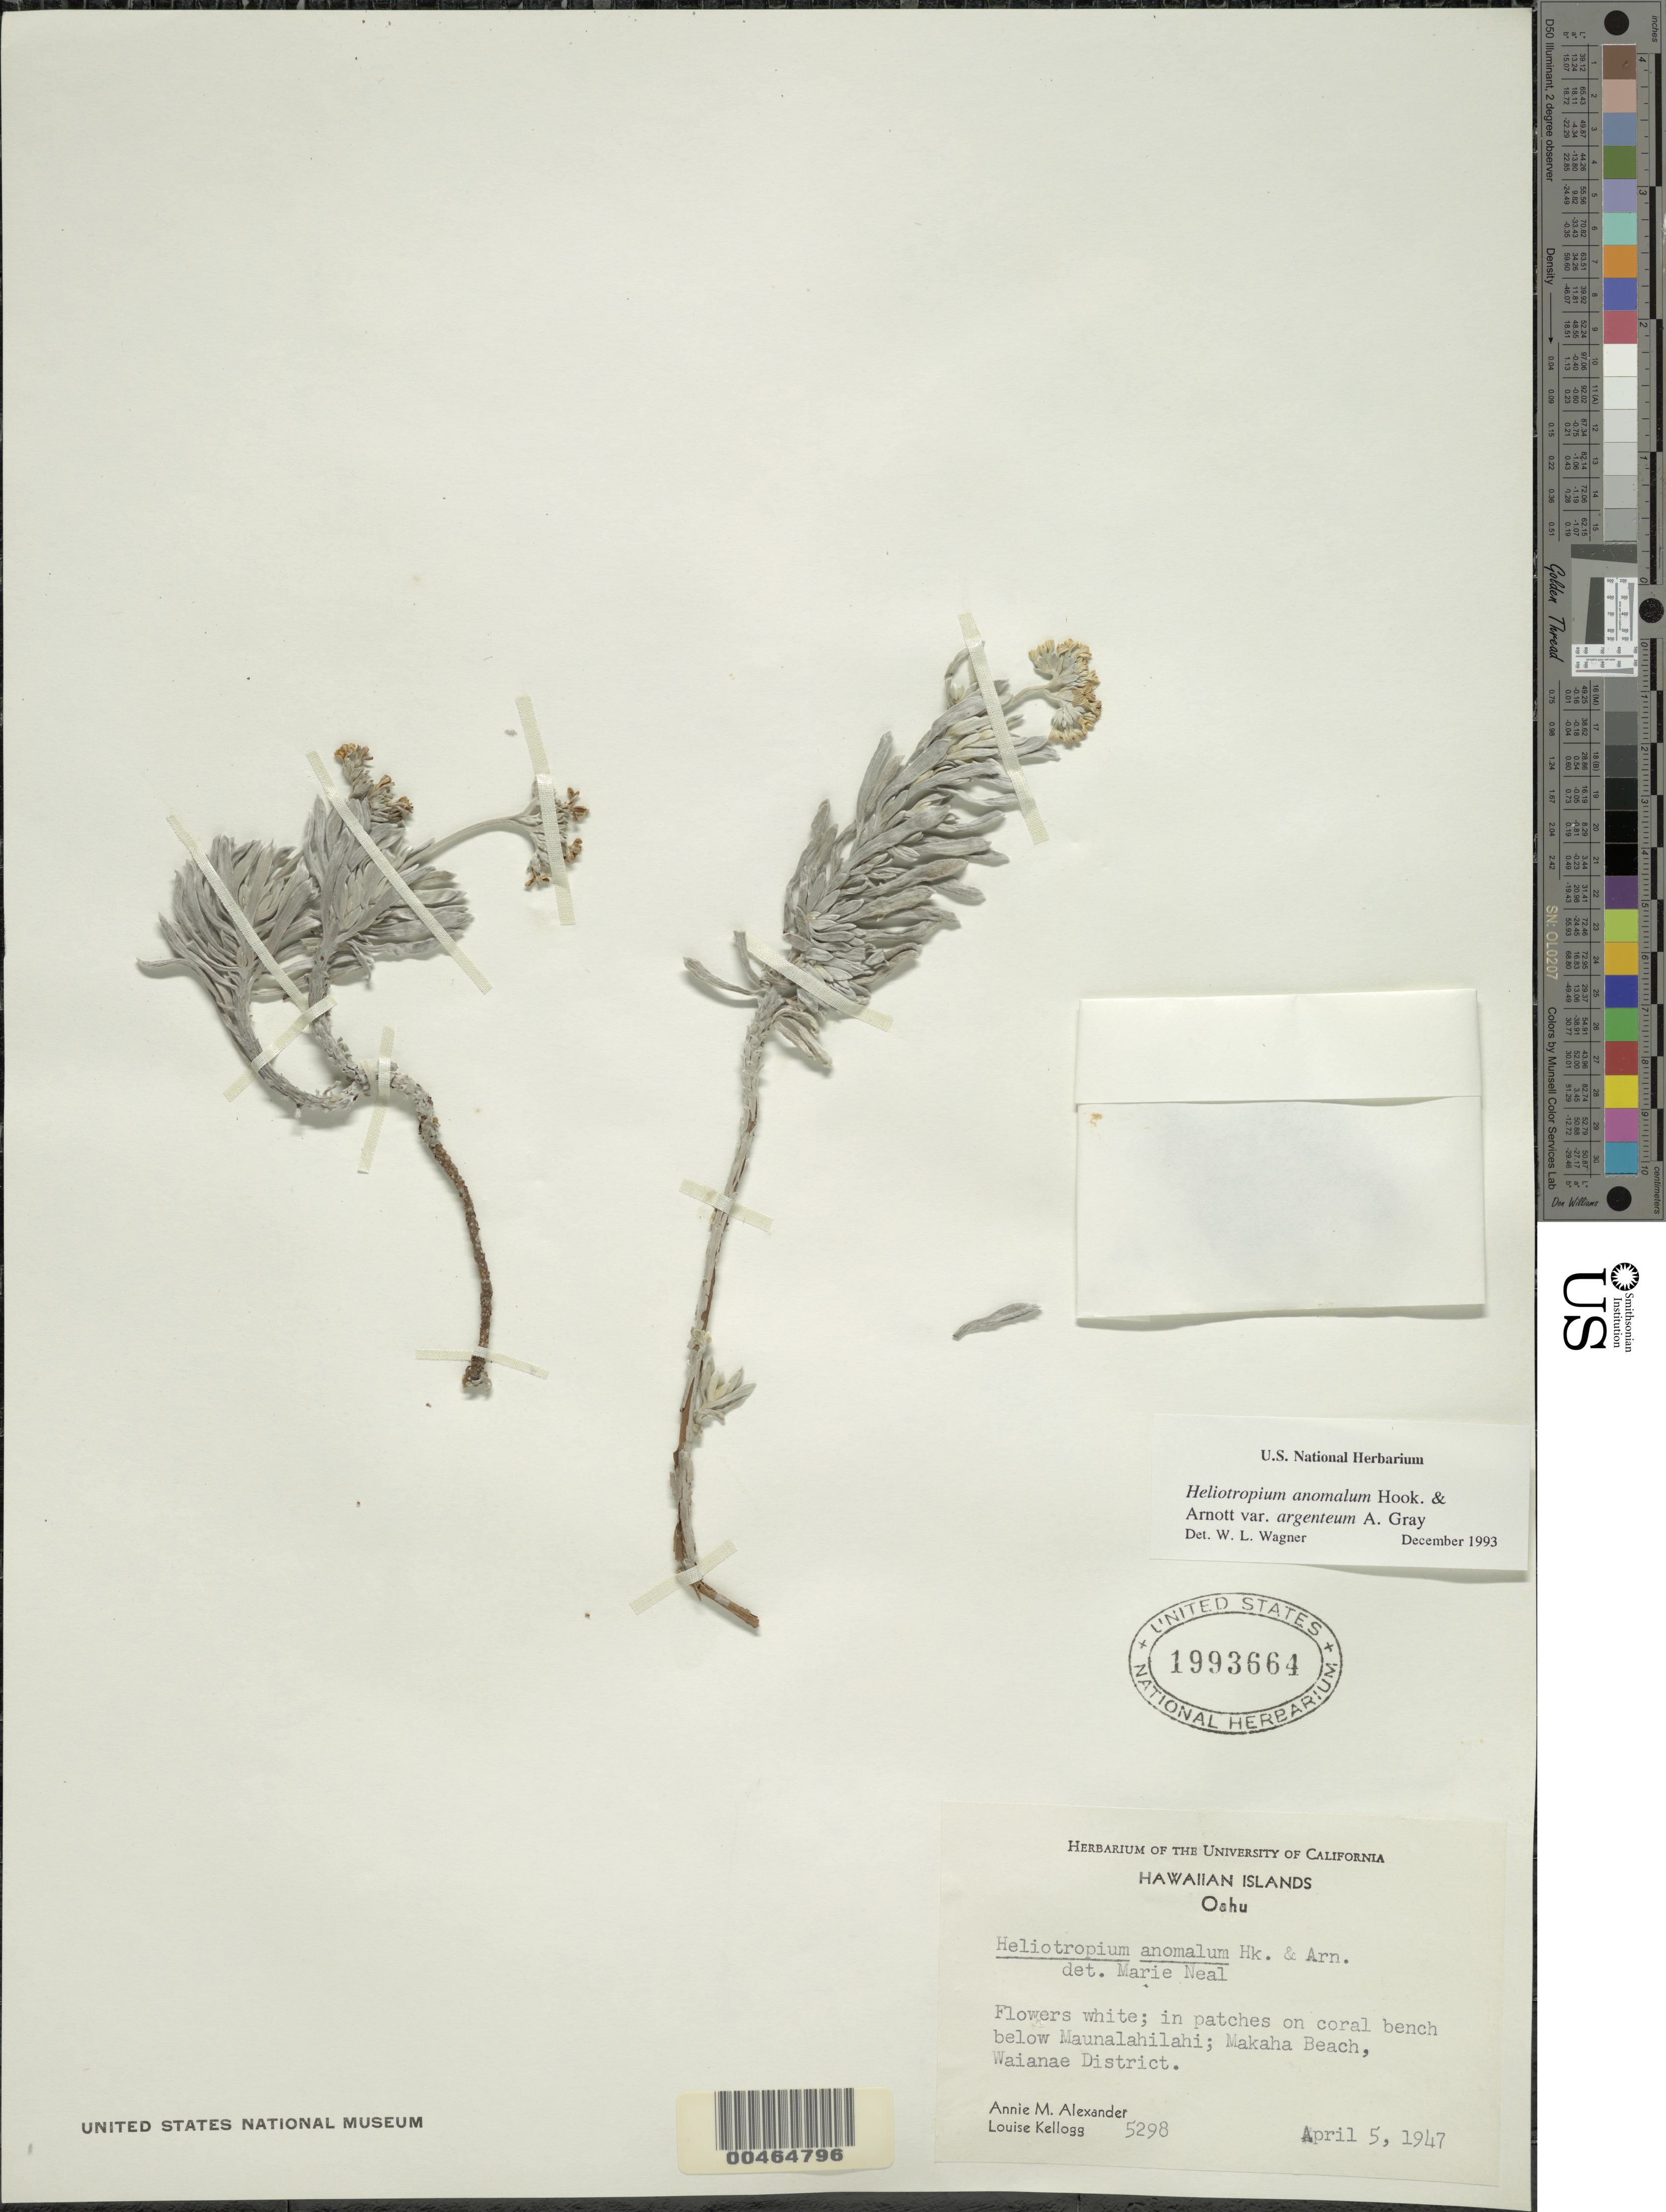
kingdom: Plantae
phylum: Tracheophyta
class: Magnoliopsida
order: Boraginales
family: Heliotropiaceae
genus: Heliotropium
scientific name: Heliotropium anomalum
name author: Hook. & Arn.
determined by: Wagner, W. L., (BOT), Smithsonian Institution - National Museum of Natural History (UNITED STATES)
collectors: A. M. Alexander & L. Kellogg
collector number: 5298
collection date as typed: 5 Apr 1947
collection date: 1947-04-05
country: United States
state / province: Hawaii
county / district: Honolulu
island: Oahu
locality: Below Maunalahilahi, Makaha Beach, Waianae District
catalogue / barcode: US 1993664